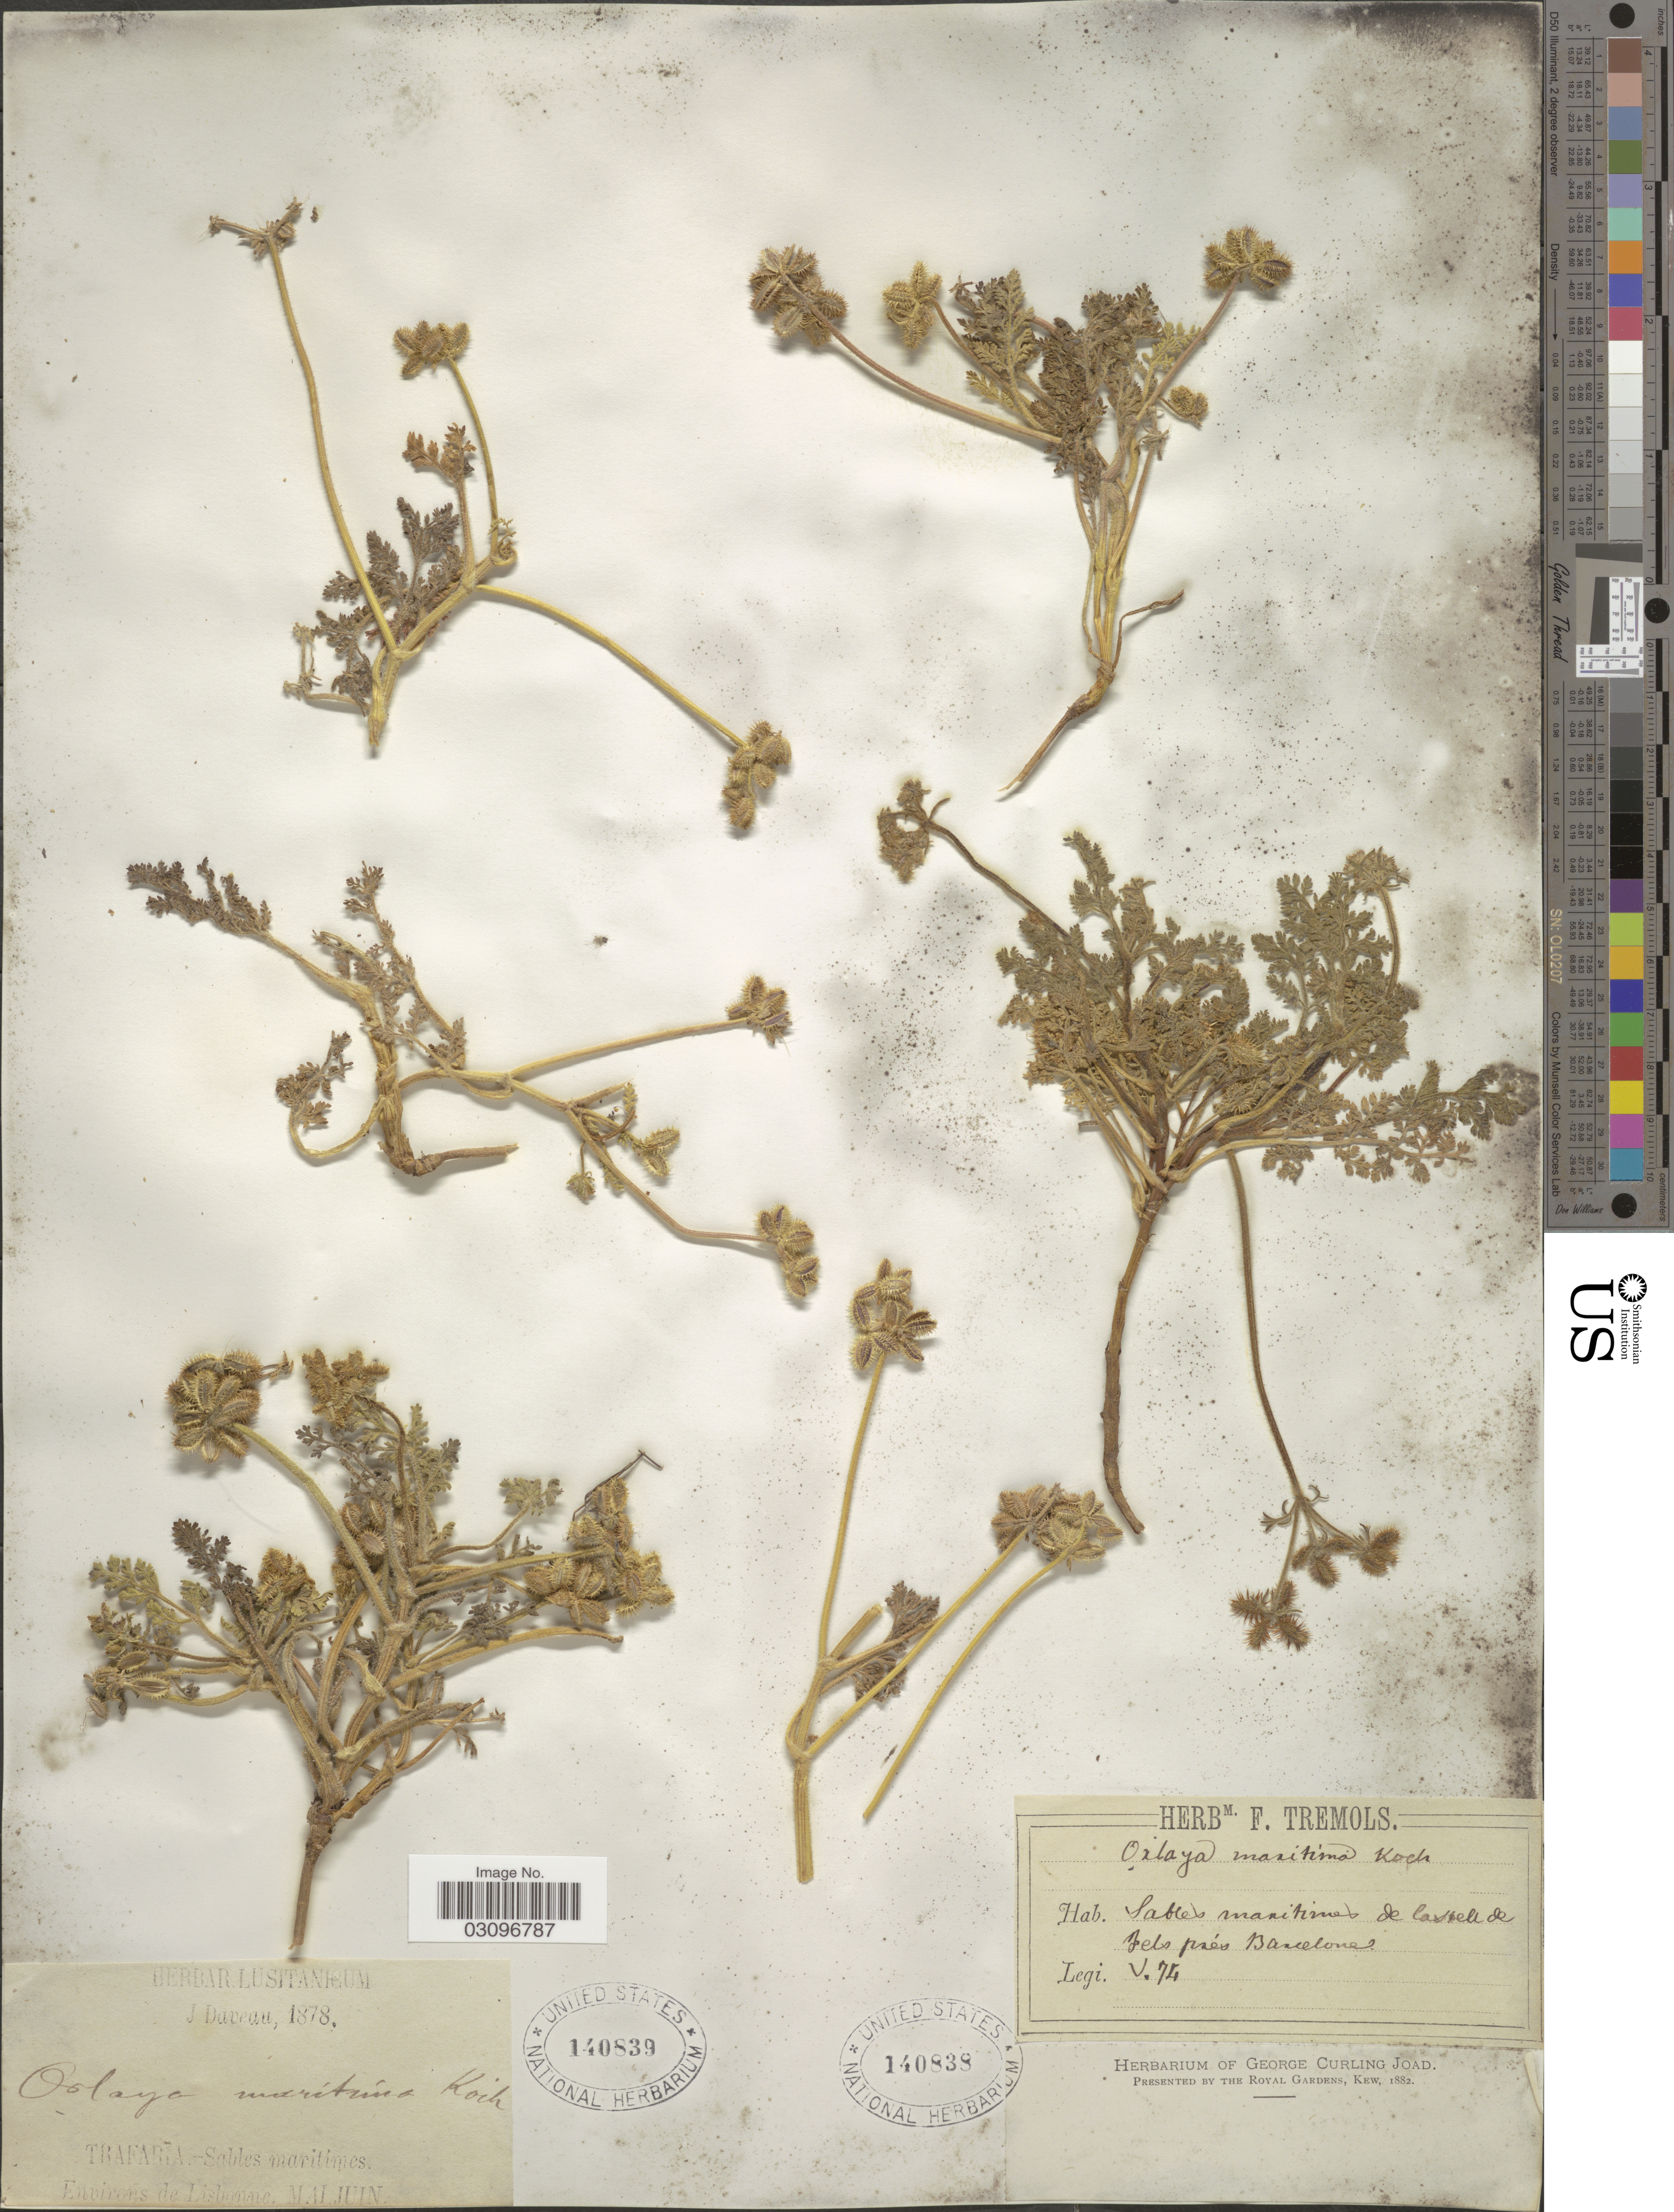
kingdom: Plantae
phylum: Tracheophyta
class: Magnoliopsida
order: Apiales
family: Apiaceae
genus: Daucus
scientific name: Daucus maritimus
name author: Lam.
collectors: J. Daveau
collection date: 1878-05/1878-06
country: Portugal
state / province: Setubal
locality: Trafaria - Sables maritimes. Environs de Lisbonne.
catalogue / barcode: US 140839-2